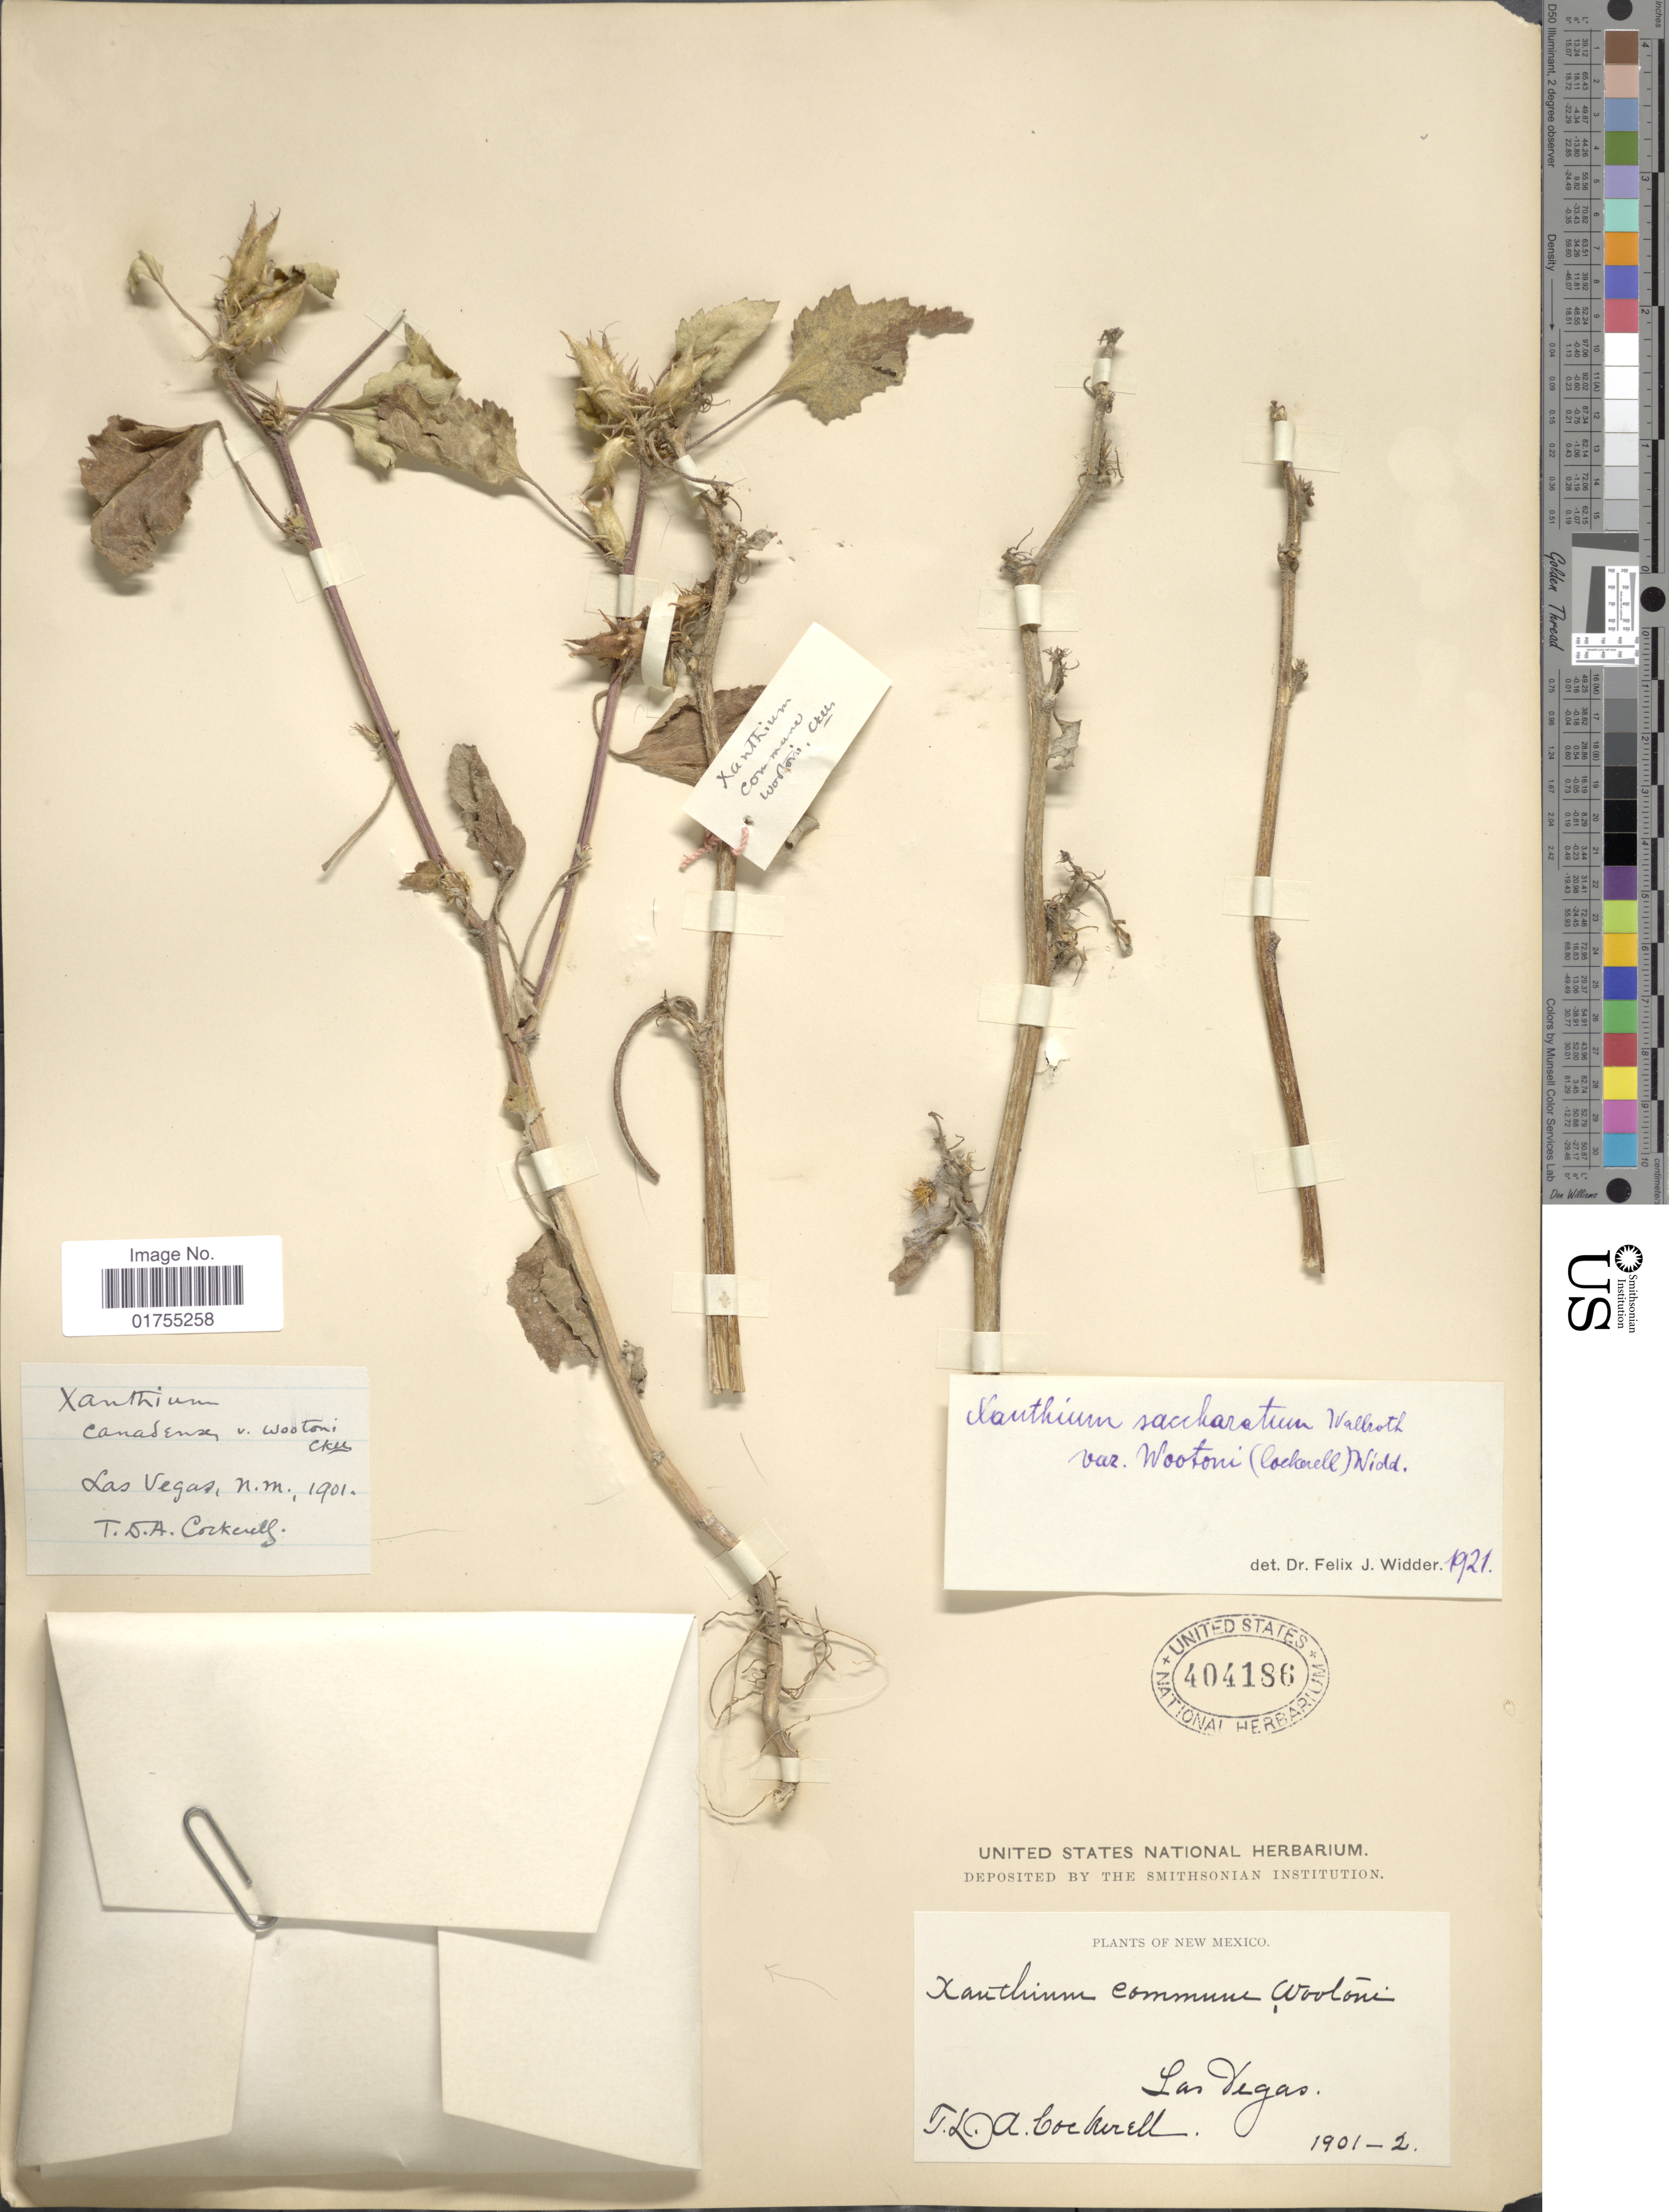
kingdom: Plantae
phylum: Tracheophyta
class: Magnoliopsida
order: Asterales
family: Asteraceae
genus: Xanthium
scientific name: Xanthium strumarium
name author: L.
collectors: T. Cockerell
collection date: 1901/1902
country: United States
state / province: New Mexico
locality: Las Vegas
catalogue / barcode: US 404186